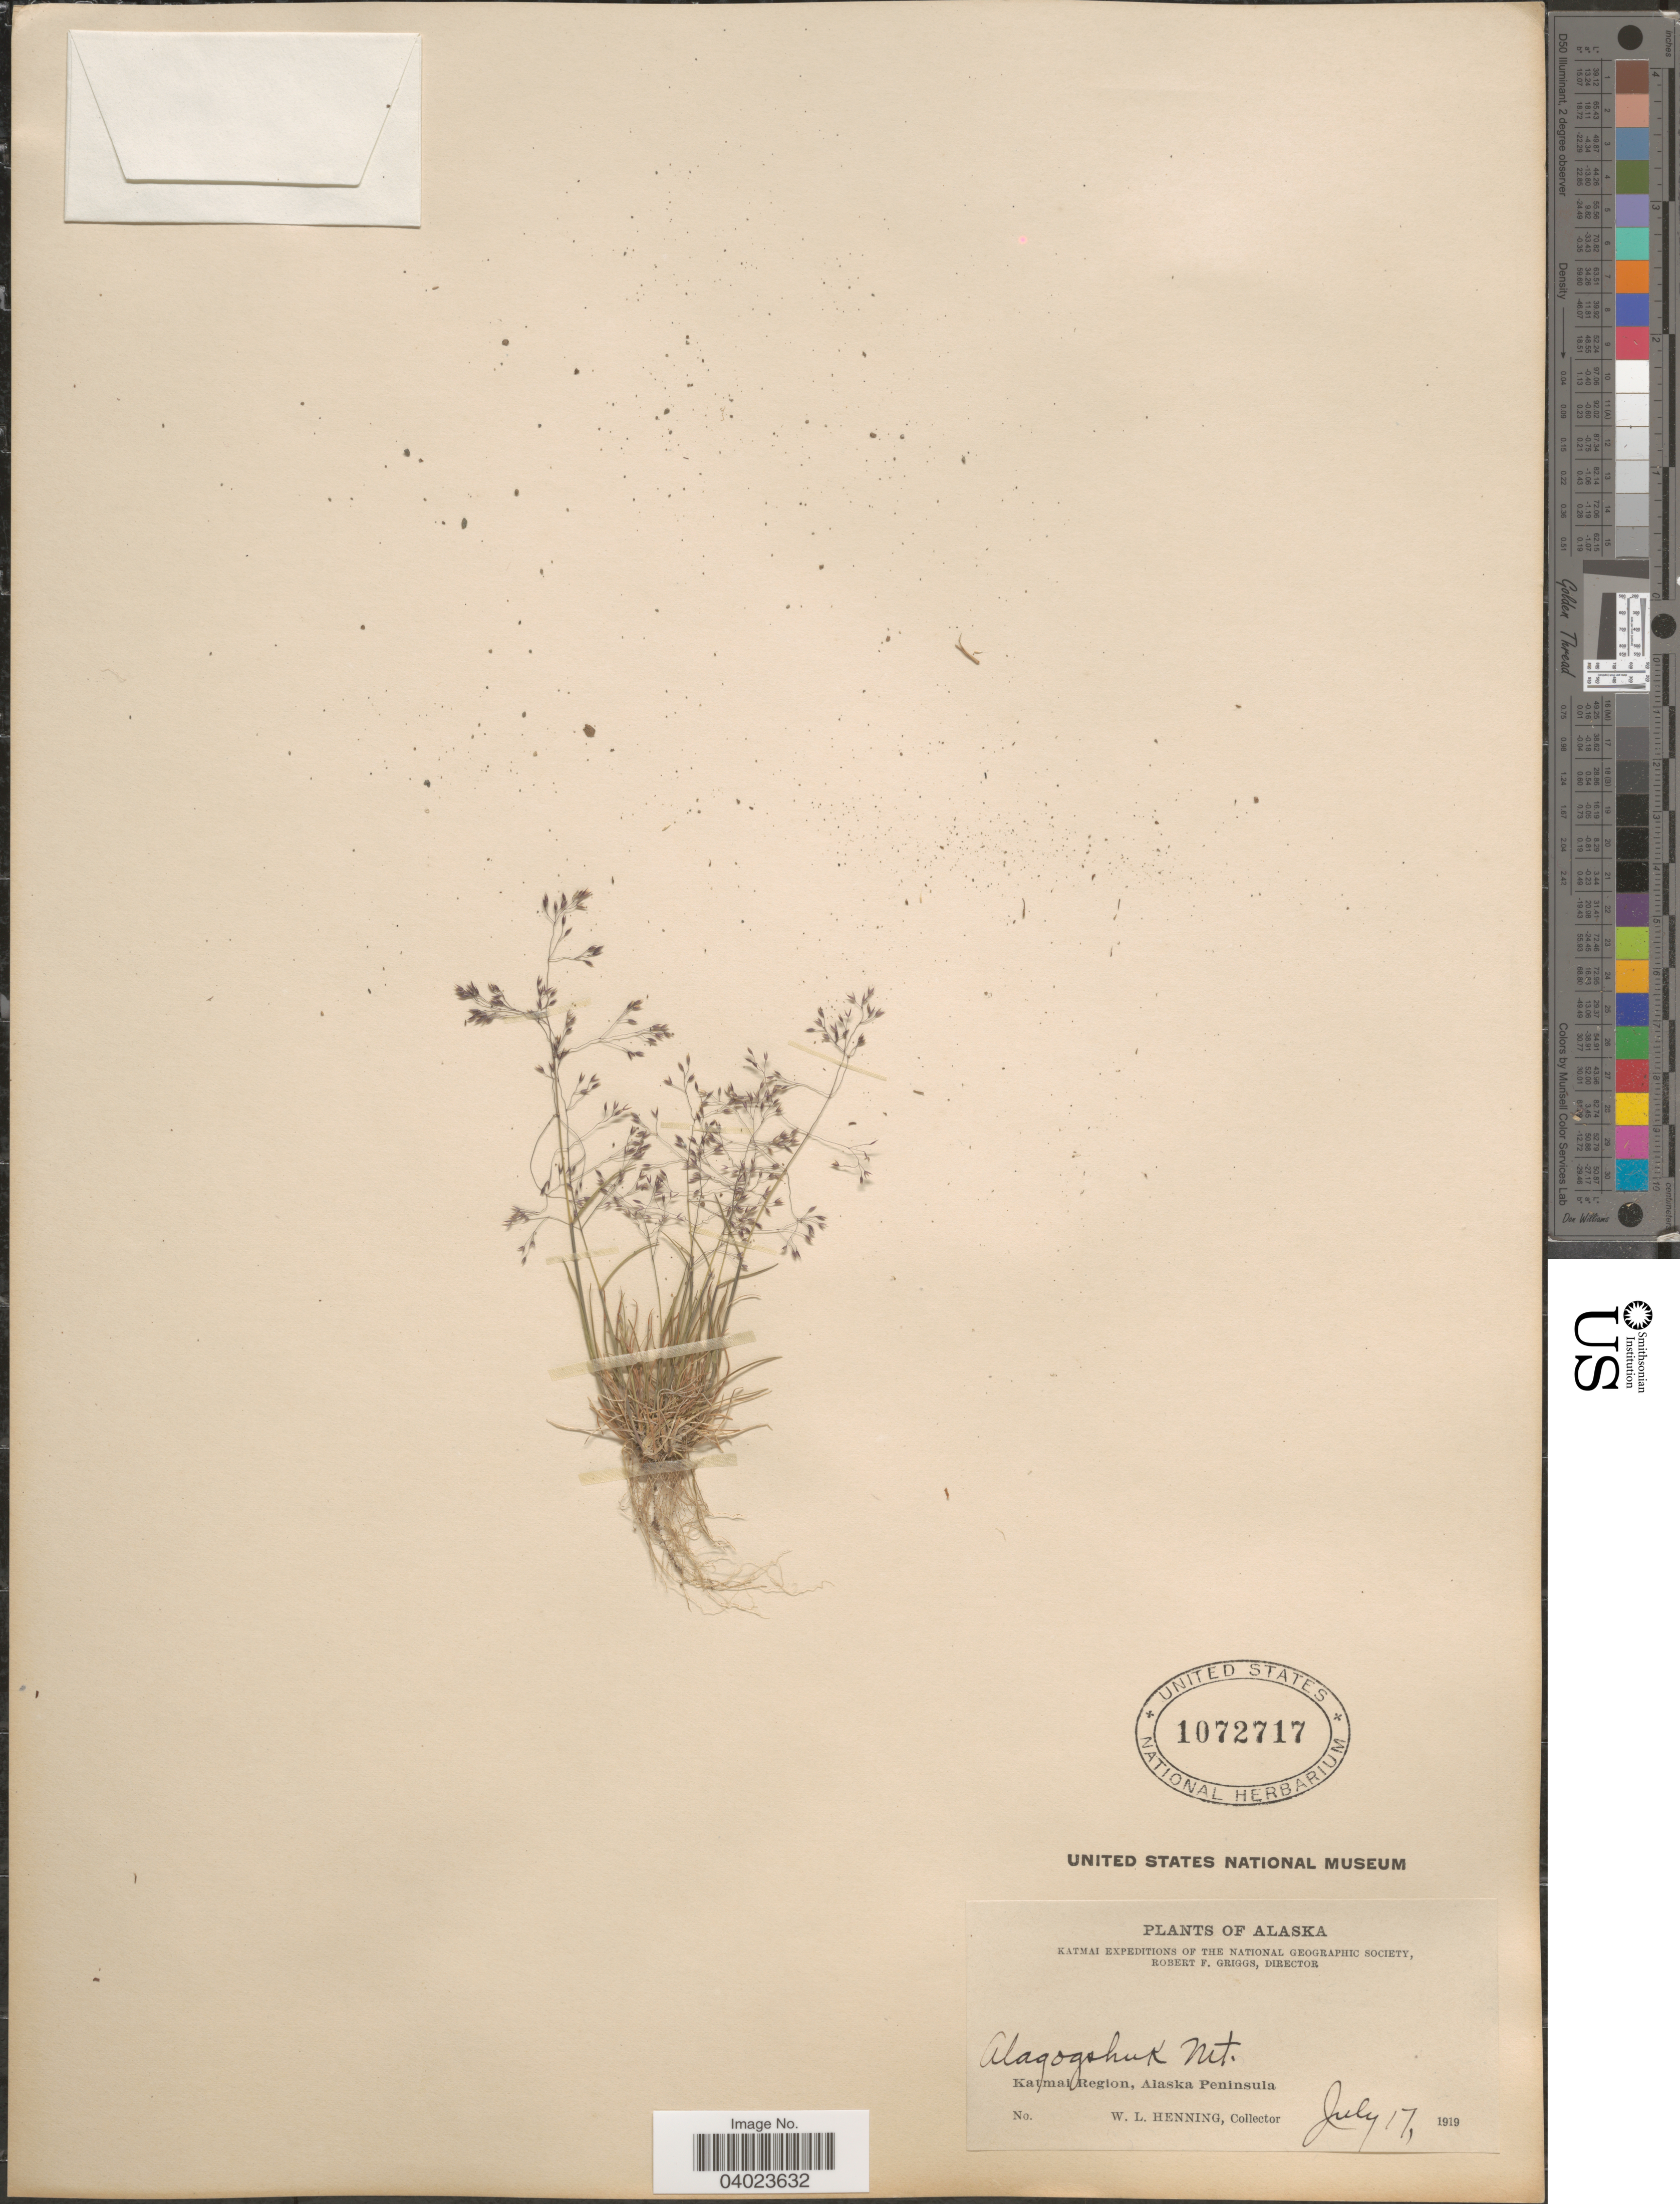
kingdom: Plantae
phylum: Tracheophyta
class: Liliopsida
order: Poales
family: Poaceae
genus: Agrostis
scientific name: Agrostis sp.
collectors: W. Henning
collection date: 1919-07-17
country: United States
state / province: Alaska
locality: Alagogshuk Mt. Katmai Region, Alaska Peninsula.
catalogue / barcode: US 1072717